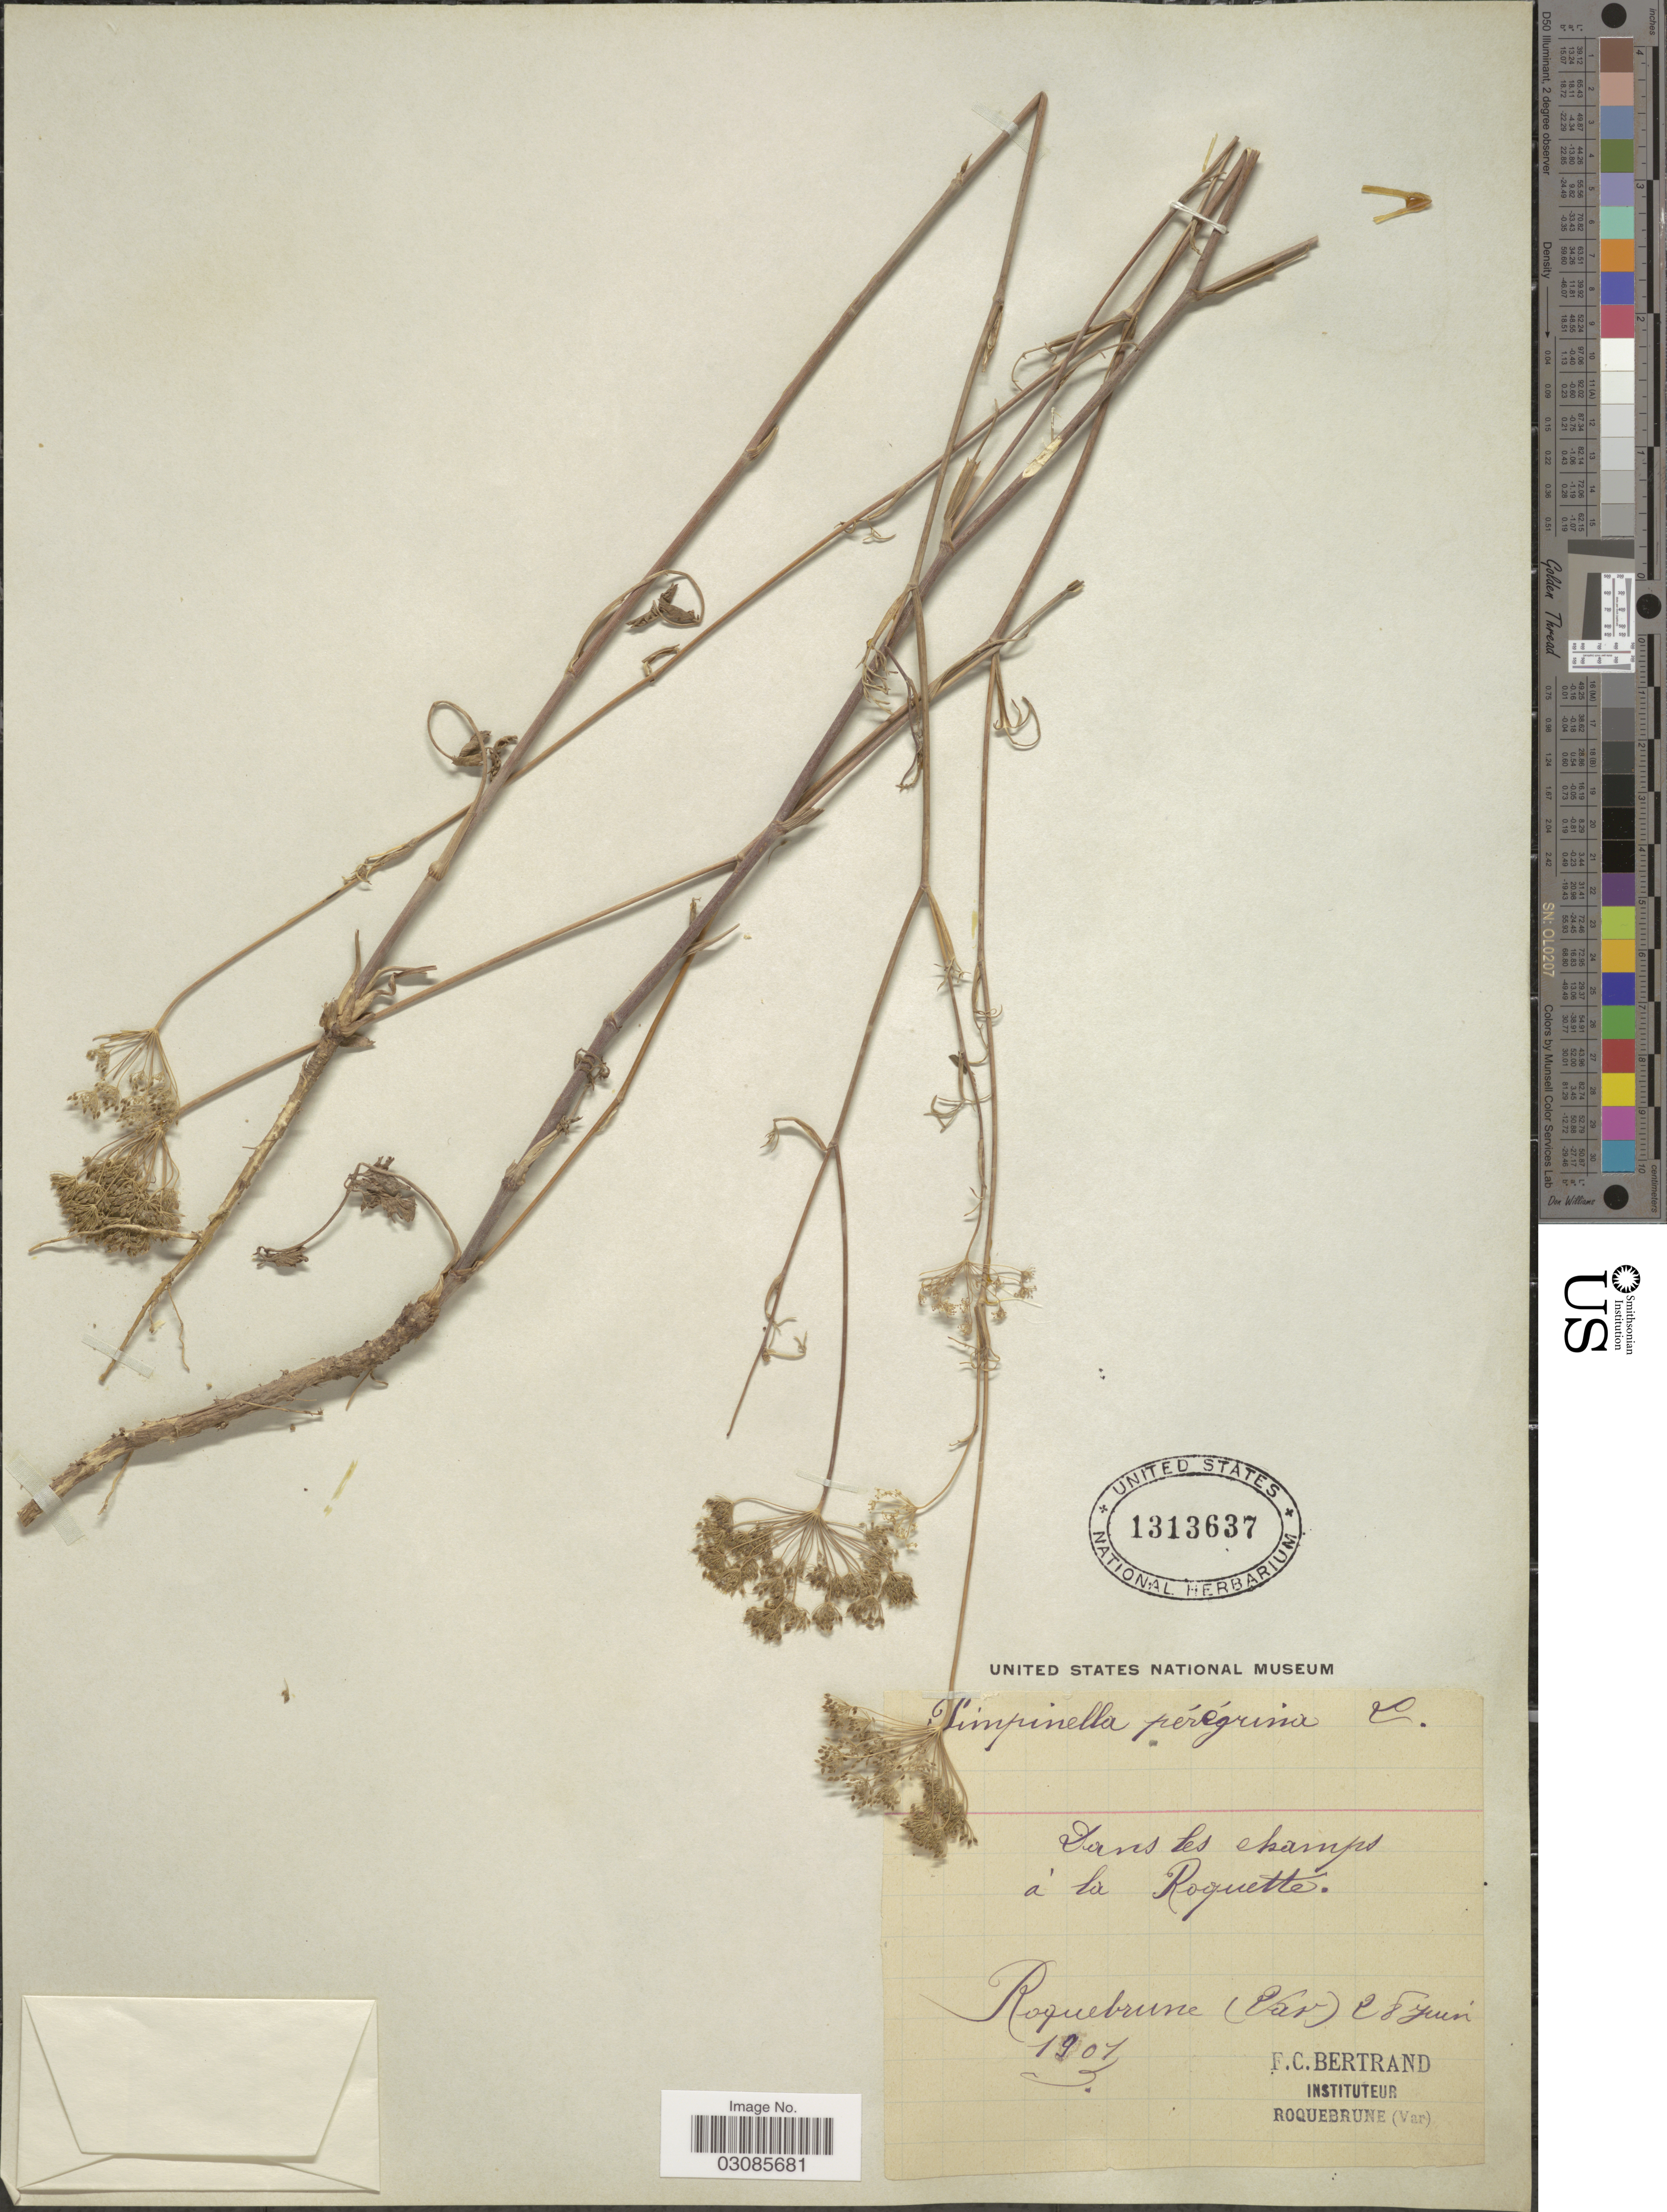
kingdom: Plantae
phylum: Tracheophyta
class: Magnoliopsida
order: Apiales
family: Apiaceae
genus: Pimpinella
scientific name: Pimpinella peregrina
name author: L.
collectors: F. C. Bertrand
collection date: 1907-06-28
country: France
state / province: Provence-Alpes-Côte d'Azur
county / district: Var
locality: Dans les champs á la Roquette. Roquebrune (Var).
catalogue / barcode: US 1313637